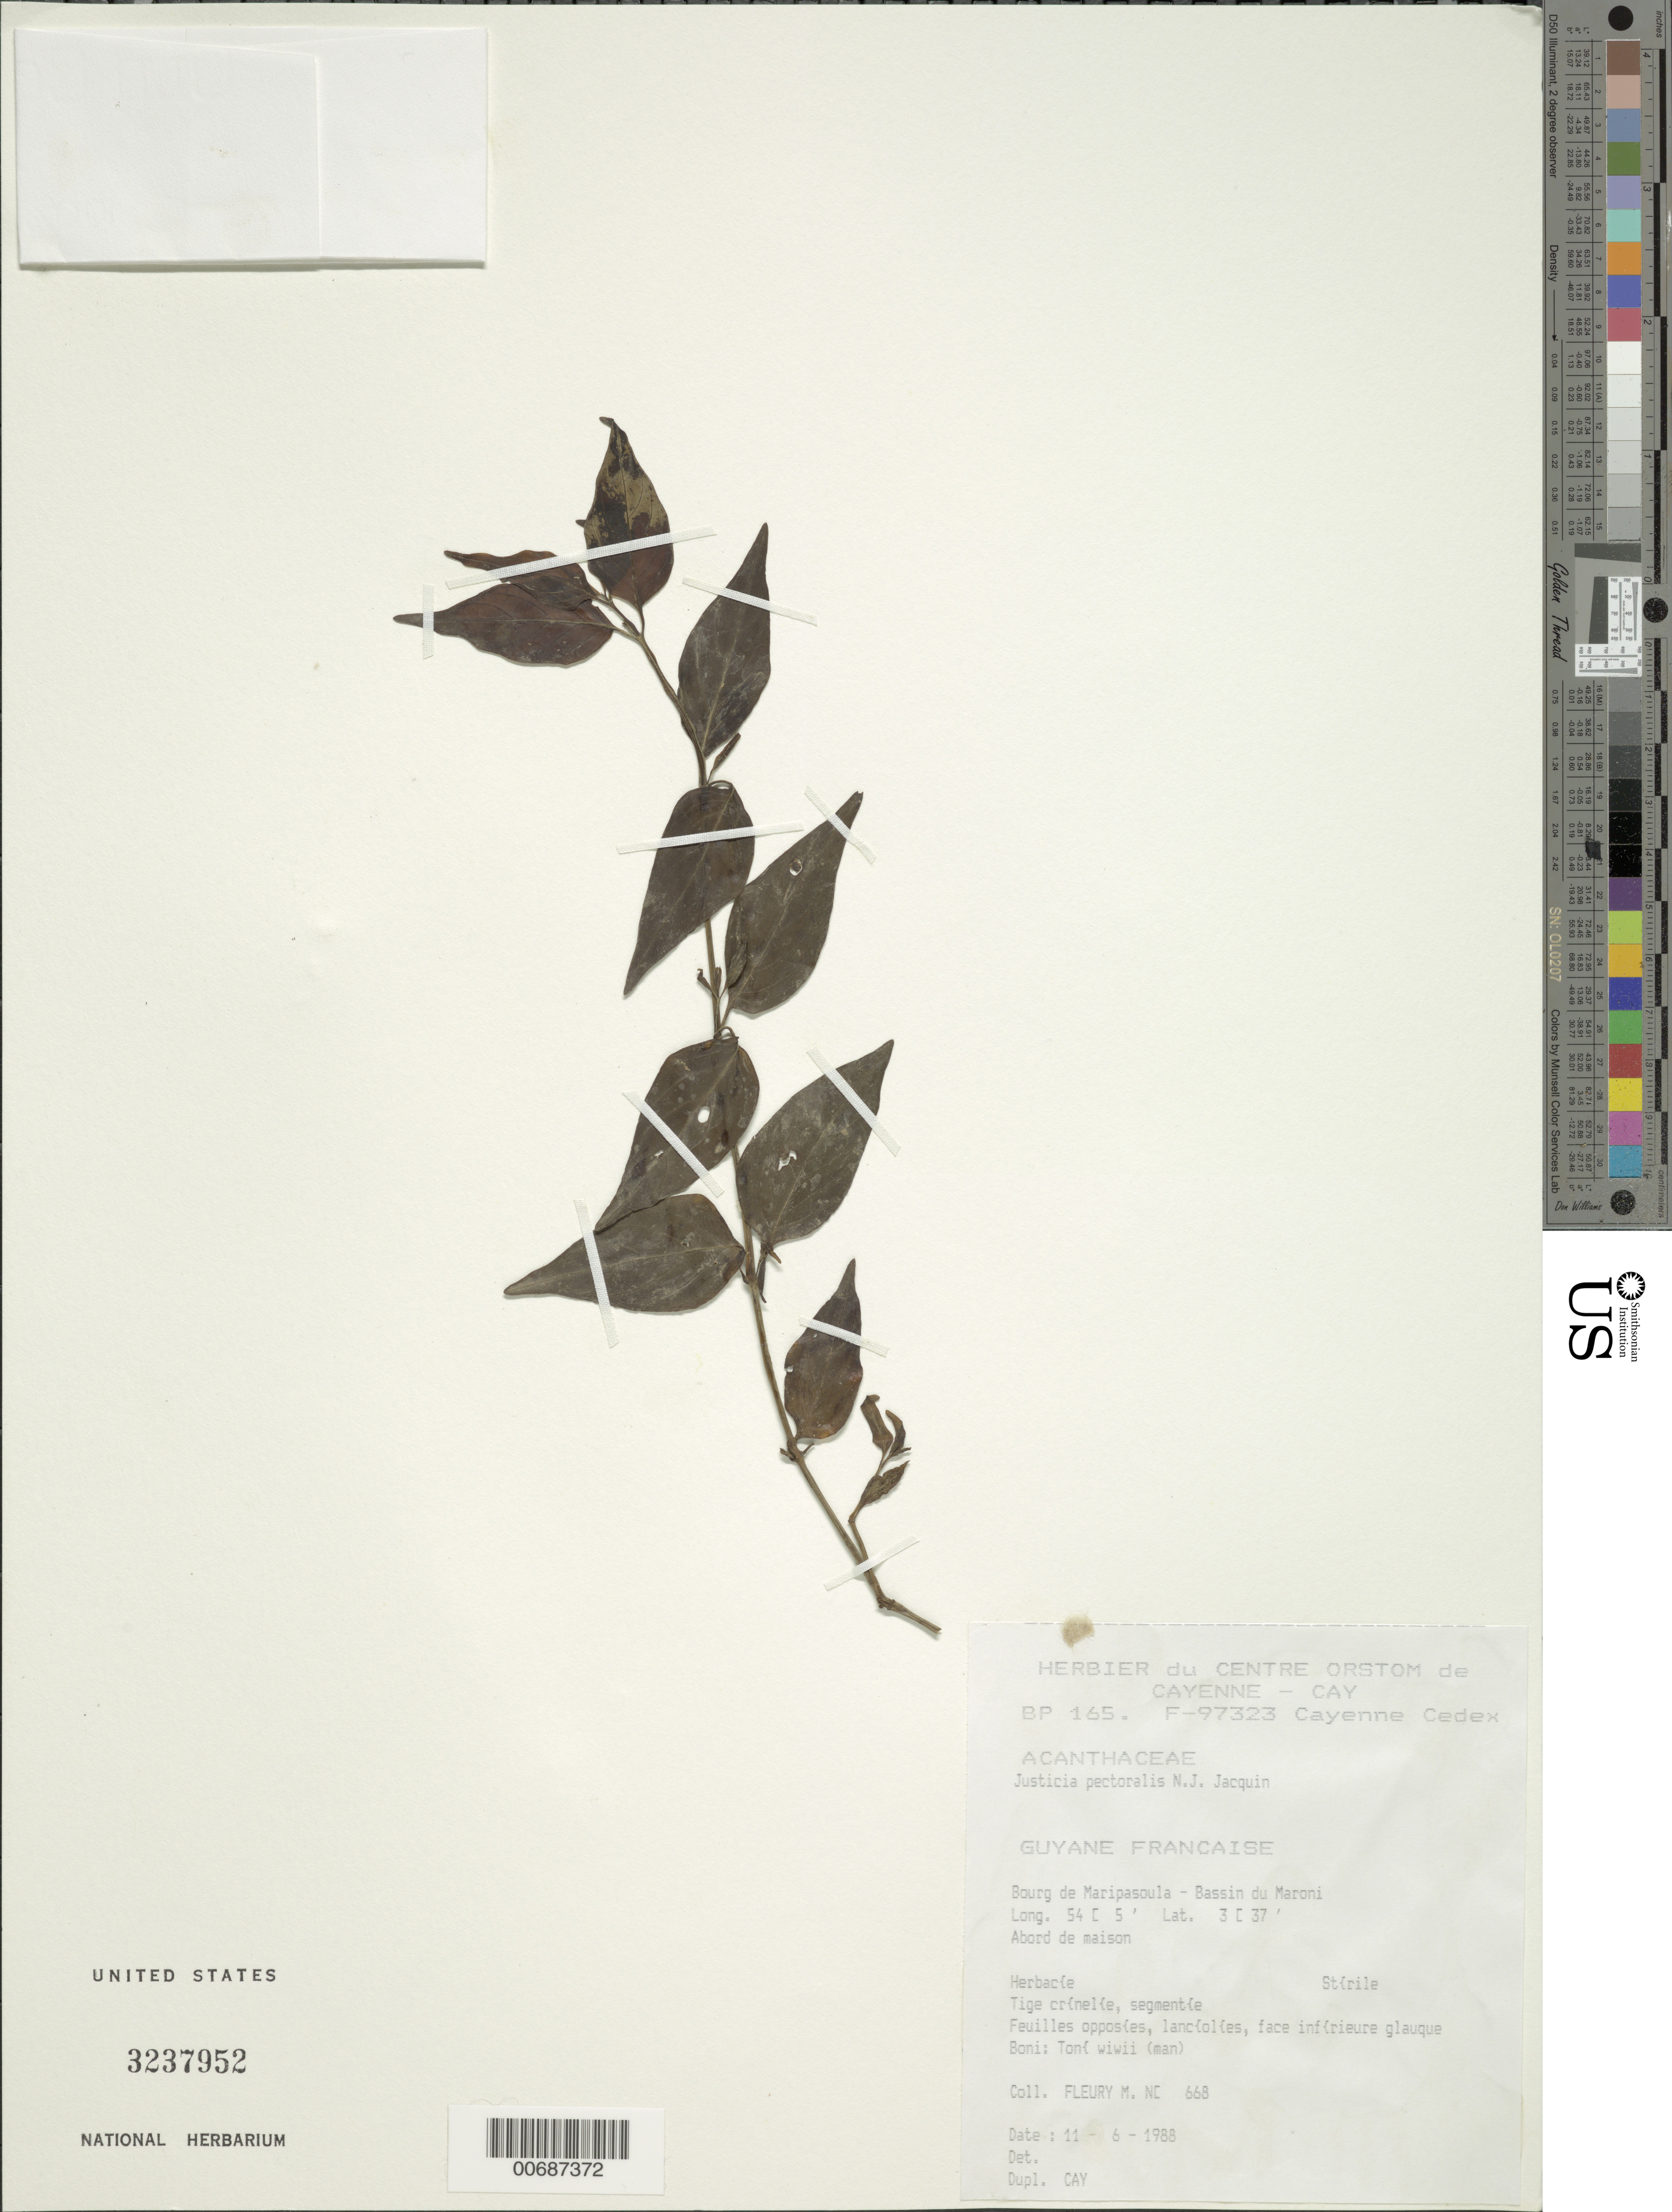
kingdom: Plantae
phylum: Tracheophyta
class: Magnoliopsida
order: Lamiales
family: Acanthaceae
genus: Justicia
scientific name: Justicia pectoralis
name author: Jacq.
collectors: M. Fleury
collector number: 668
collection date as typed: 11-Jun-88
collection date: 1988-06-11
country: French Guiana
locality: Village Boni de Loca, Bassin du Maroni - Lawa, Route de Bonami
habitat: Near house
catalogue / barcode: US 3237952